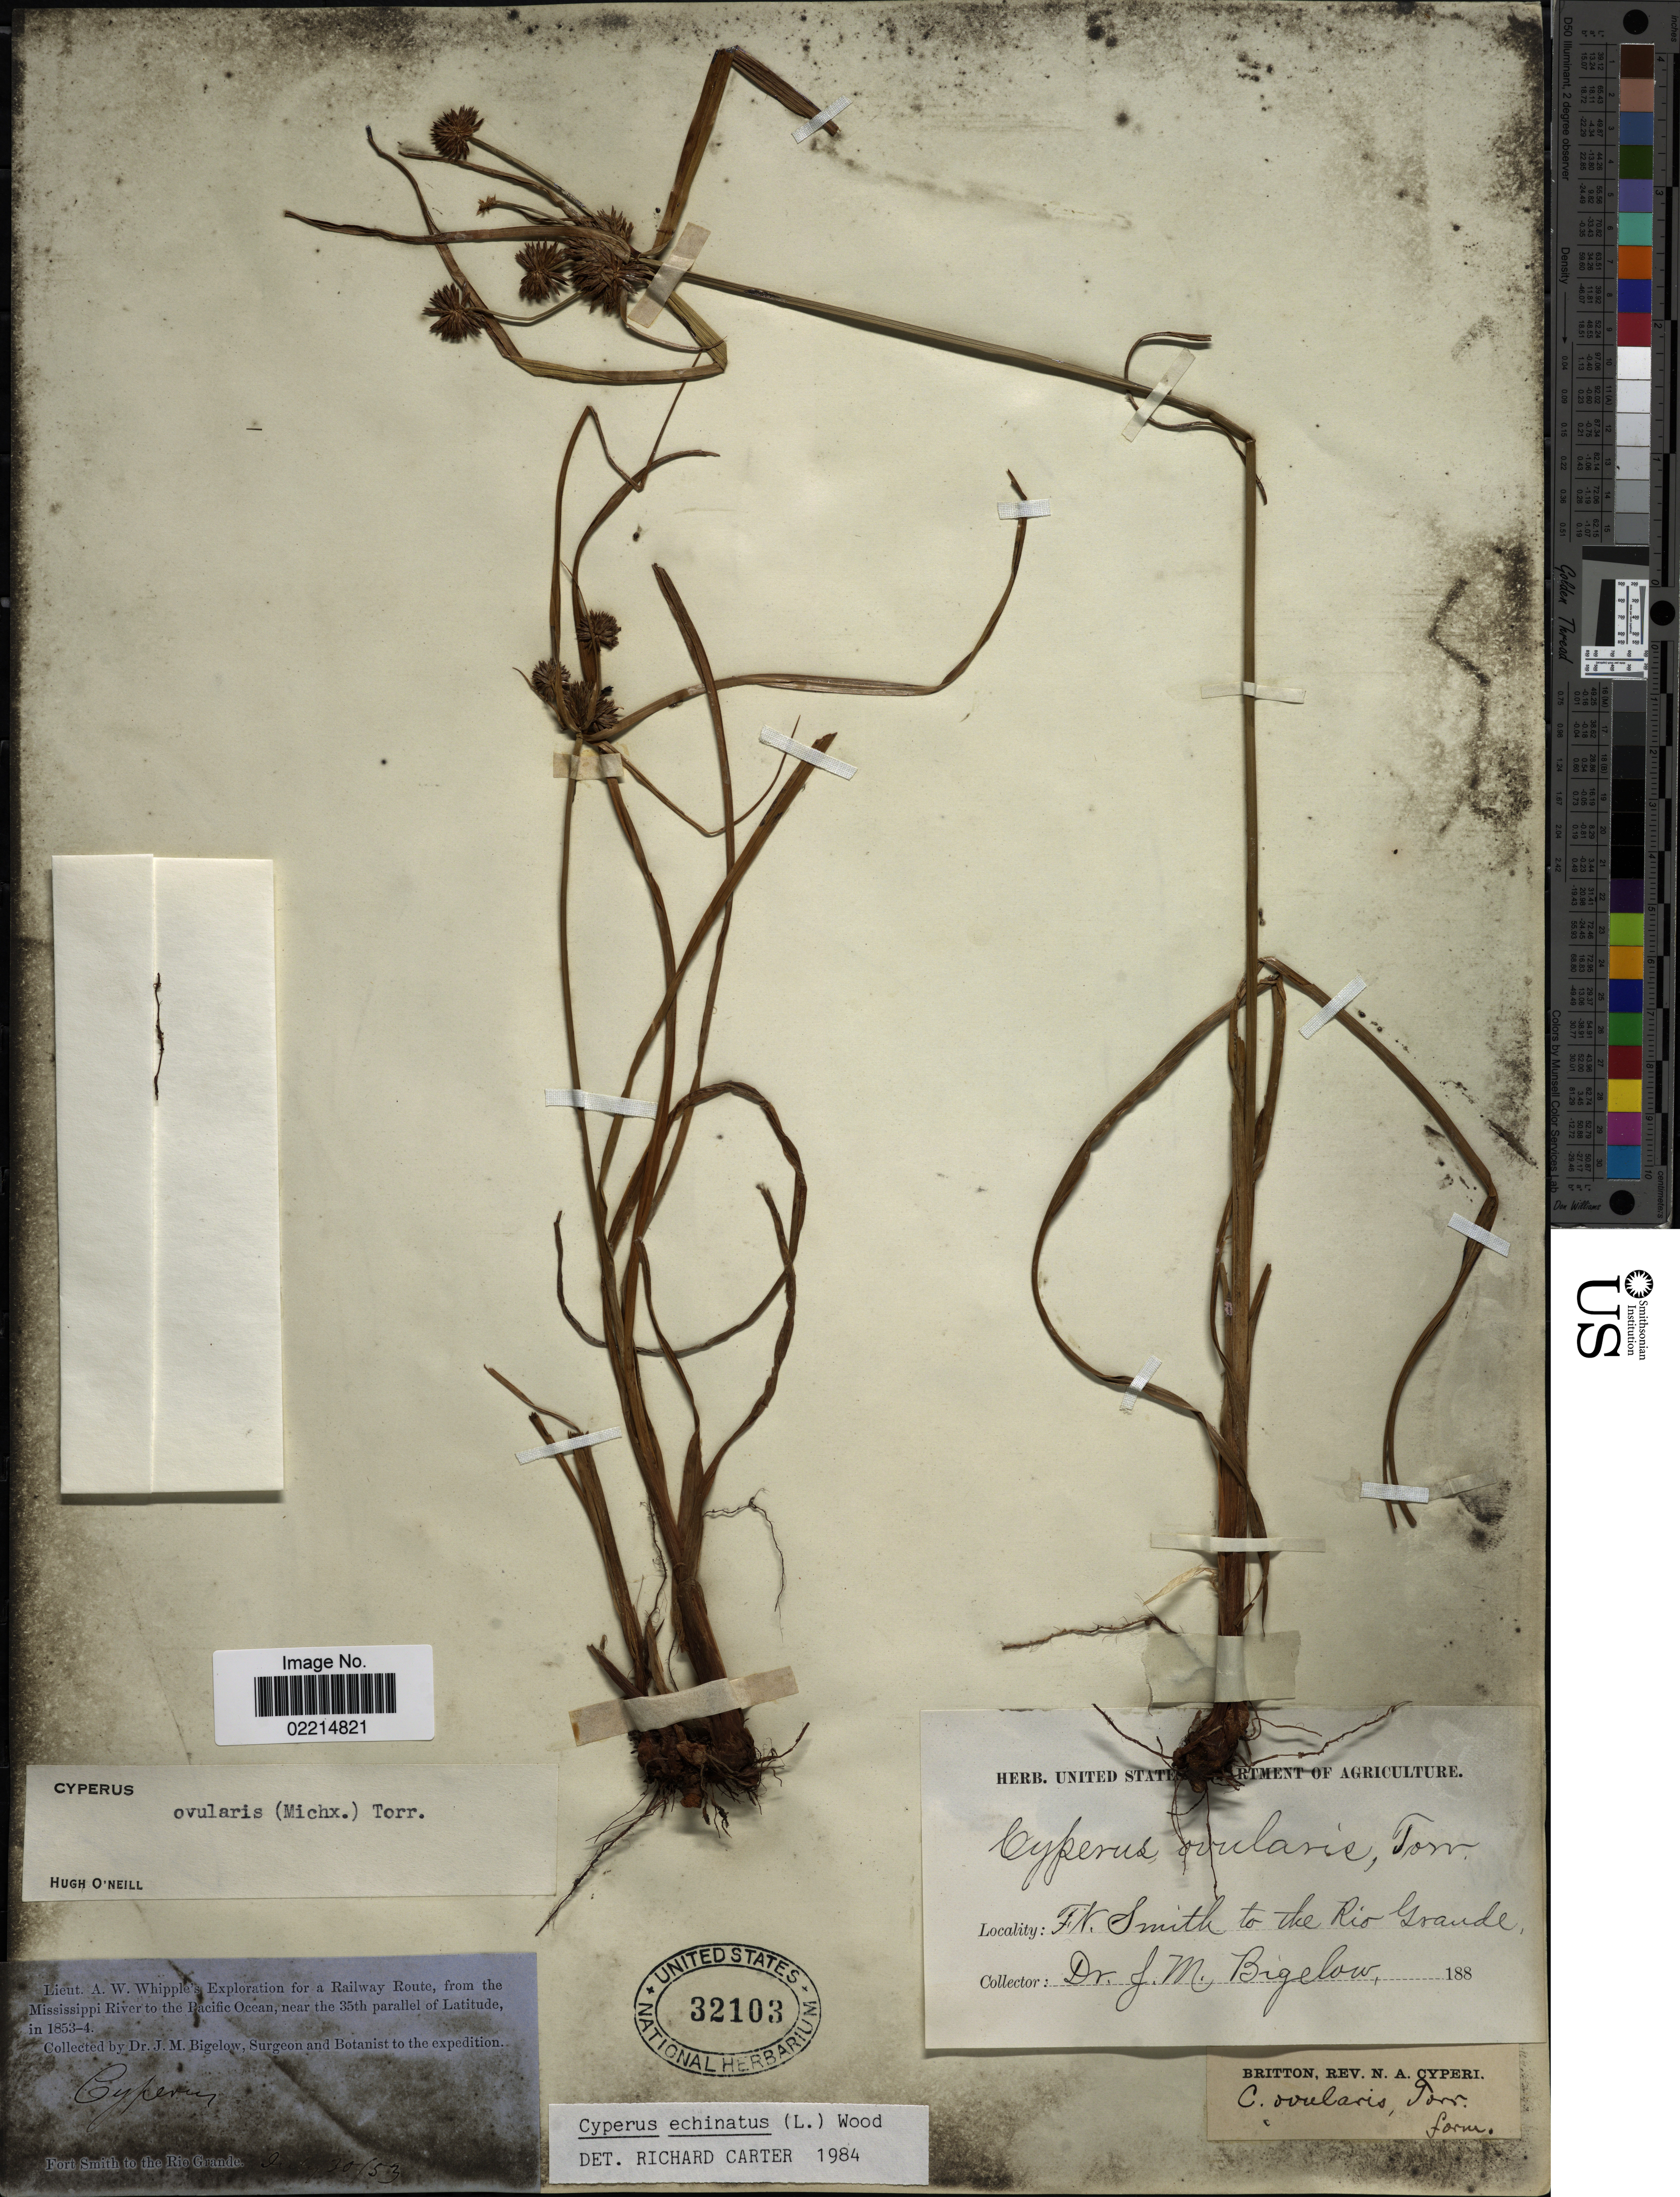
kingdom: Plantae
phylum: Tracheophyta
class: Liliopsida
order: Poales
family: Cyperaceae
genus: Cyperus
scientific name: Cyperus echinatus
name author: (L.) Alph. Wood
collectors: J. M. Bigelow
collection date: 1852-07-30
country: United States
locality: Mississippi River to the Pacific Ocean, Ft. Smith to the Rio Grande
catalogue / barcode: US 32103